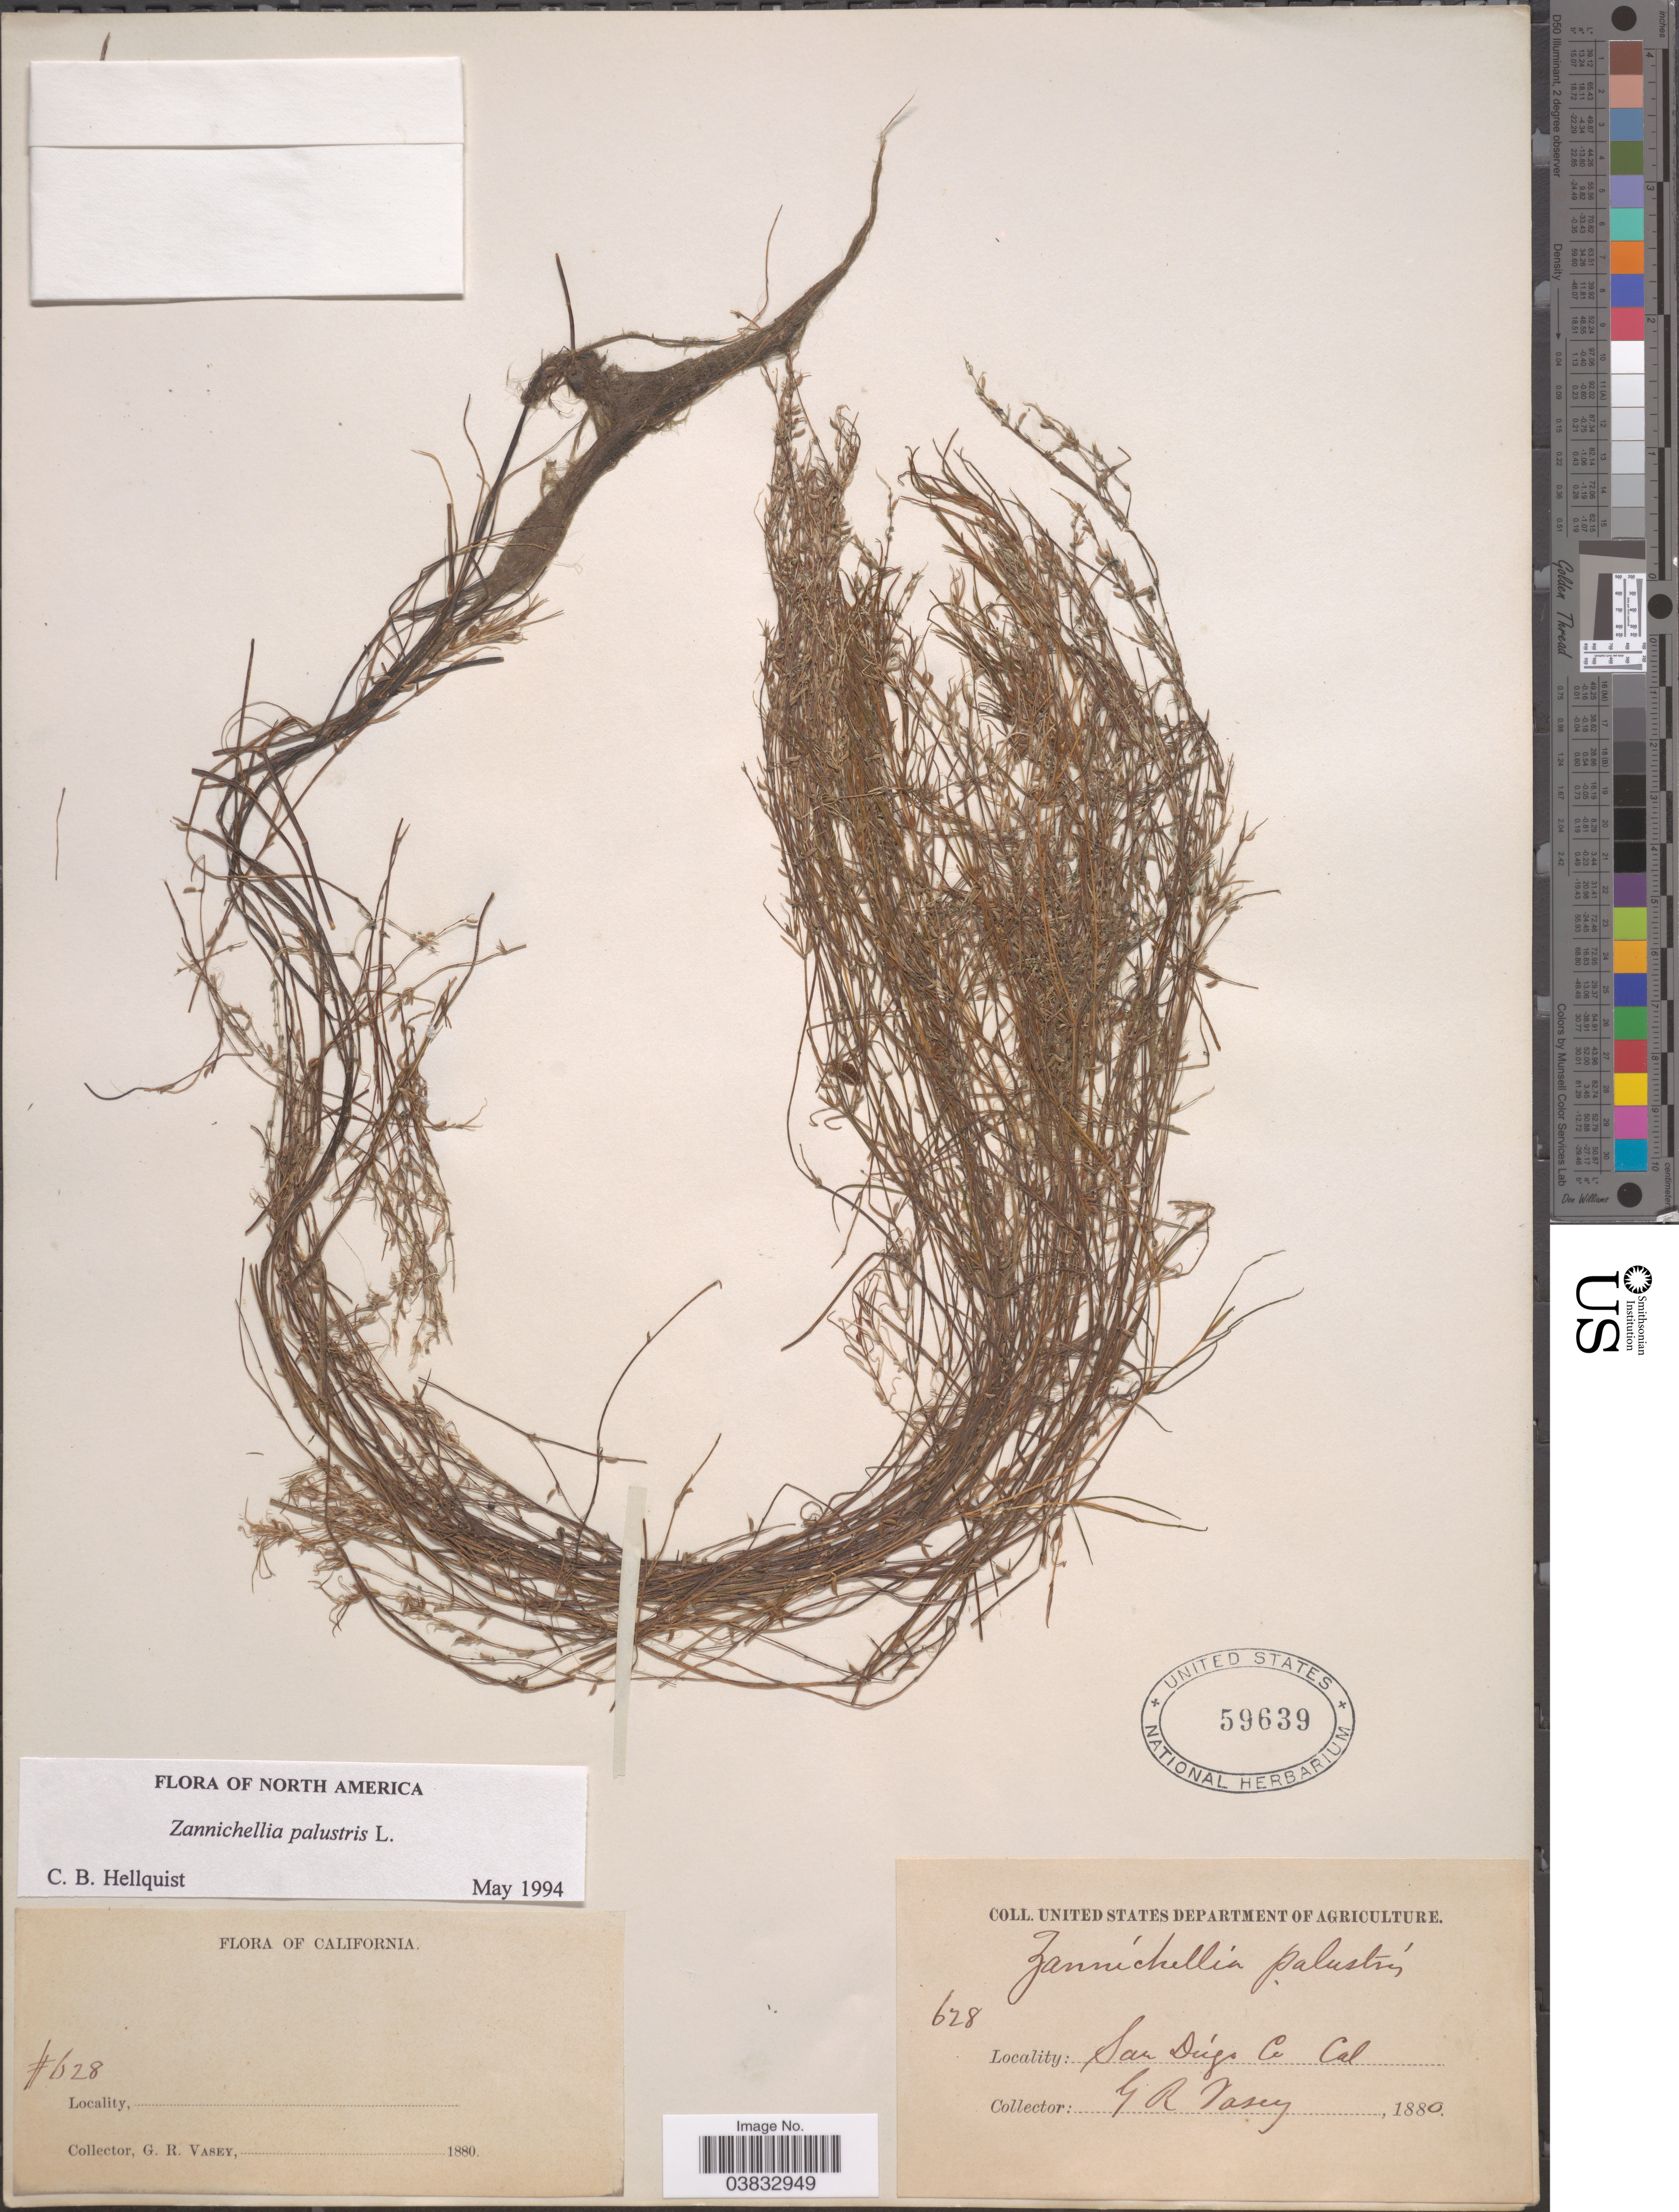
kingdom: Plantae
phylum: Tracheophyta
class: Liliopsida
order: Alismatales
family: Potamogetonaceae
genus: Zannichellia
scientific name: Zannichellia palustris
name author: L.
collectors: G. R. Vasey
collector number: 628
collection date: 1880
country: United States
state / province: California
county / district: San Diego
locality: San Diego Co.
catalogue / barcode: US 59639